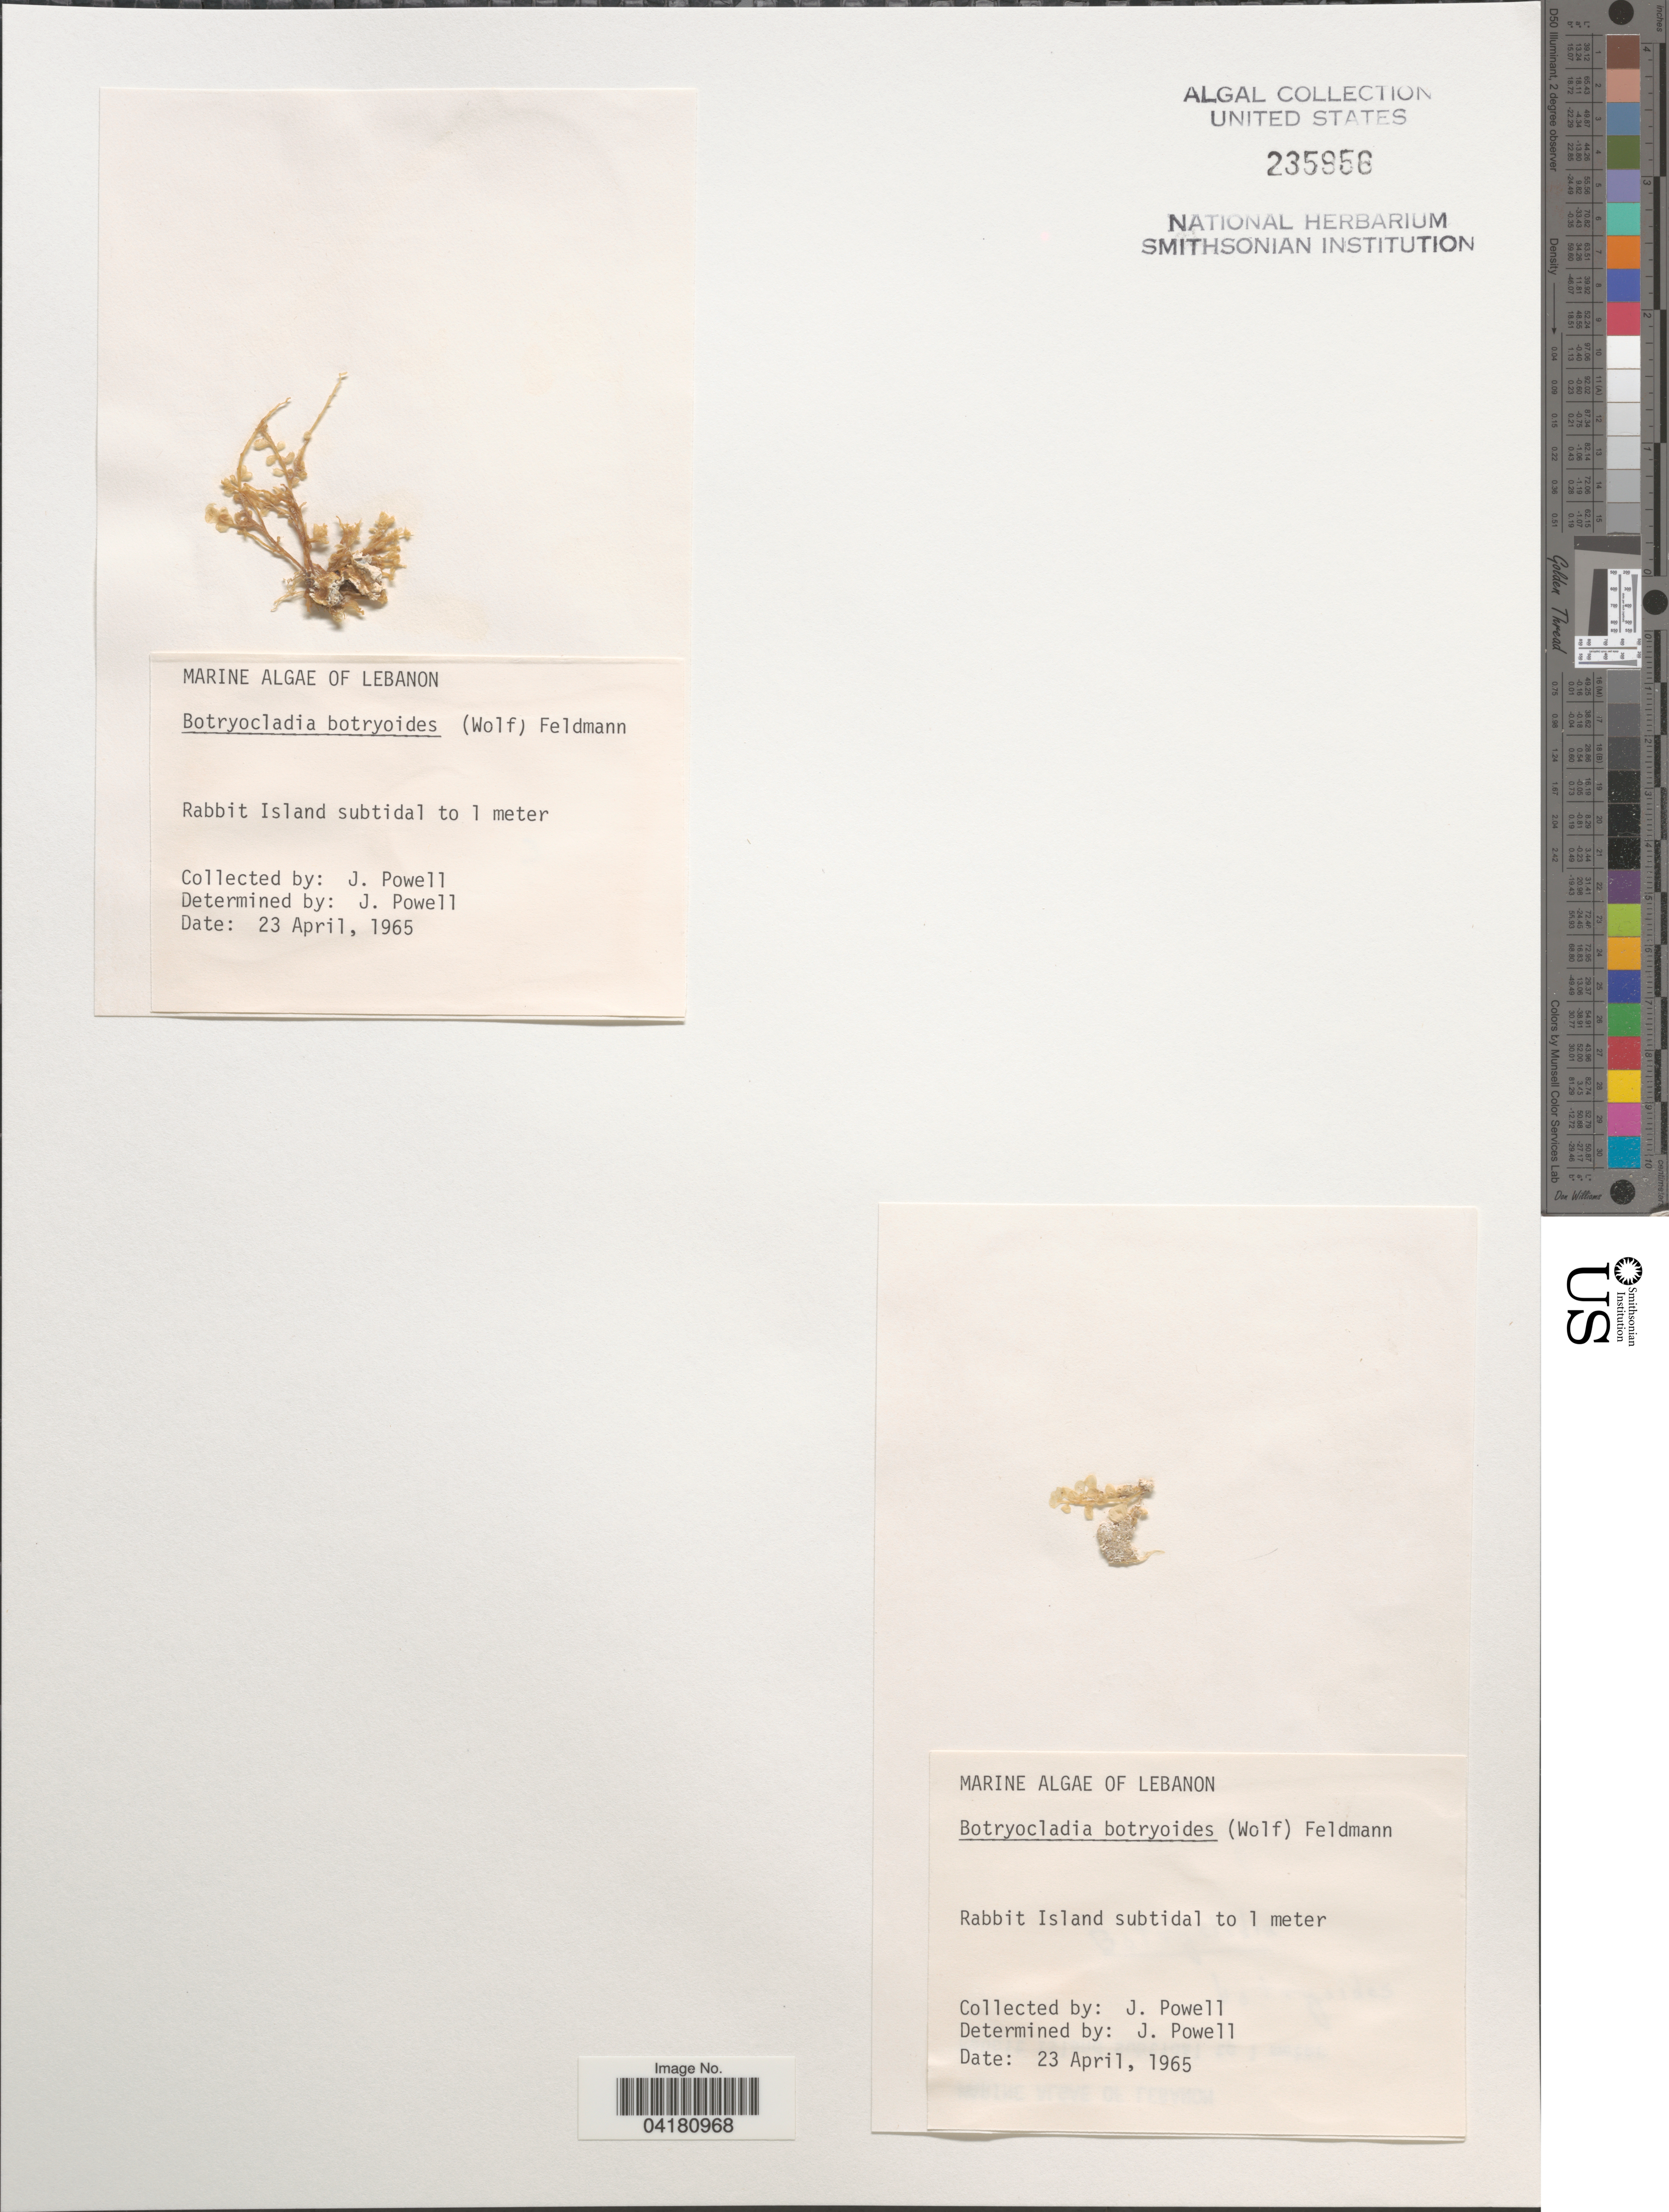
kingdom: Plantae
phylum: Rhodophyta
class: Florideophyceae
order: Rhodymeniales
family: Rhodymeniaceae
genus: Botryocladia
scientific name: Botryocladia botryoides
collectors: J. Powell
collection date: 1965-04-23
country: Lebanon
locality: Rabbit Island subtidal to 1 meter.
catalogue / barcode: US 235956